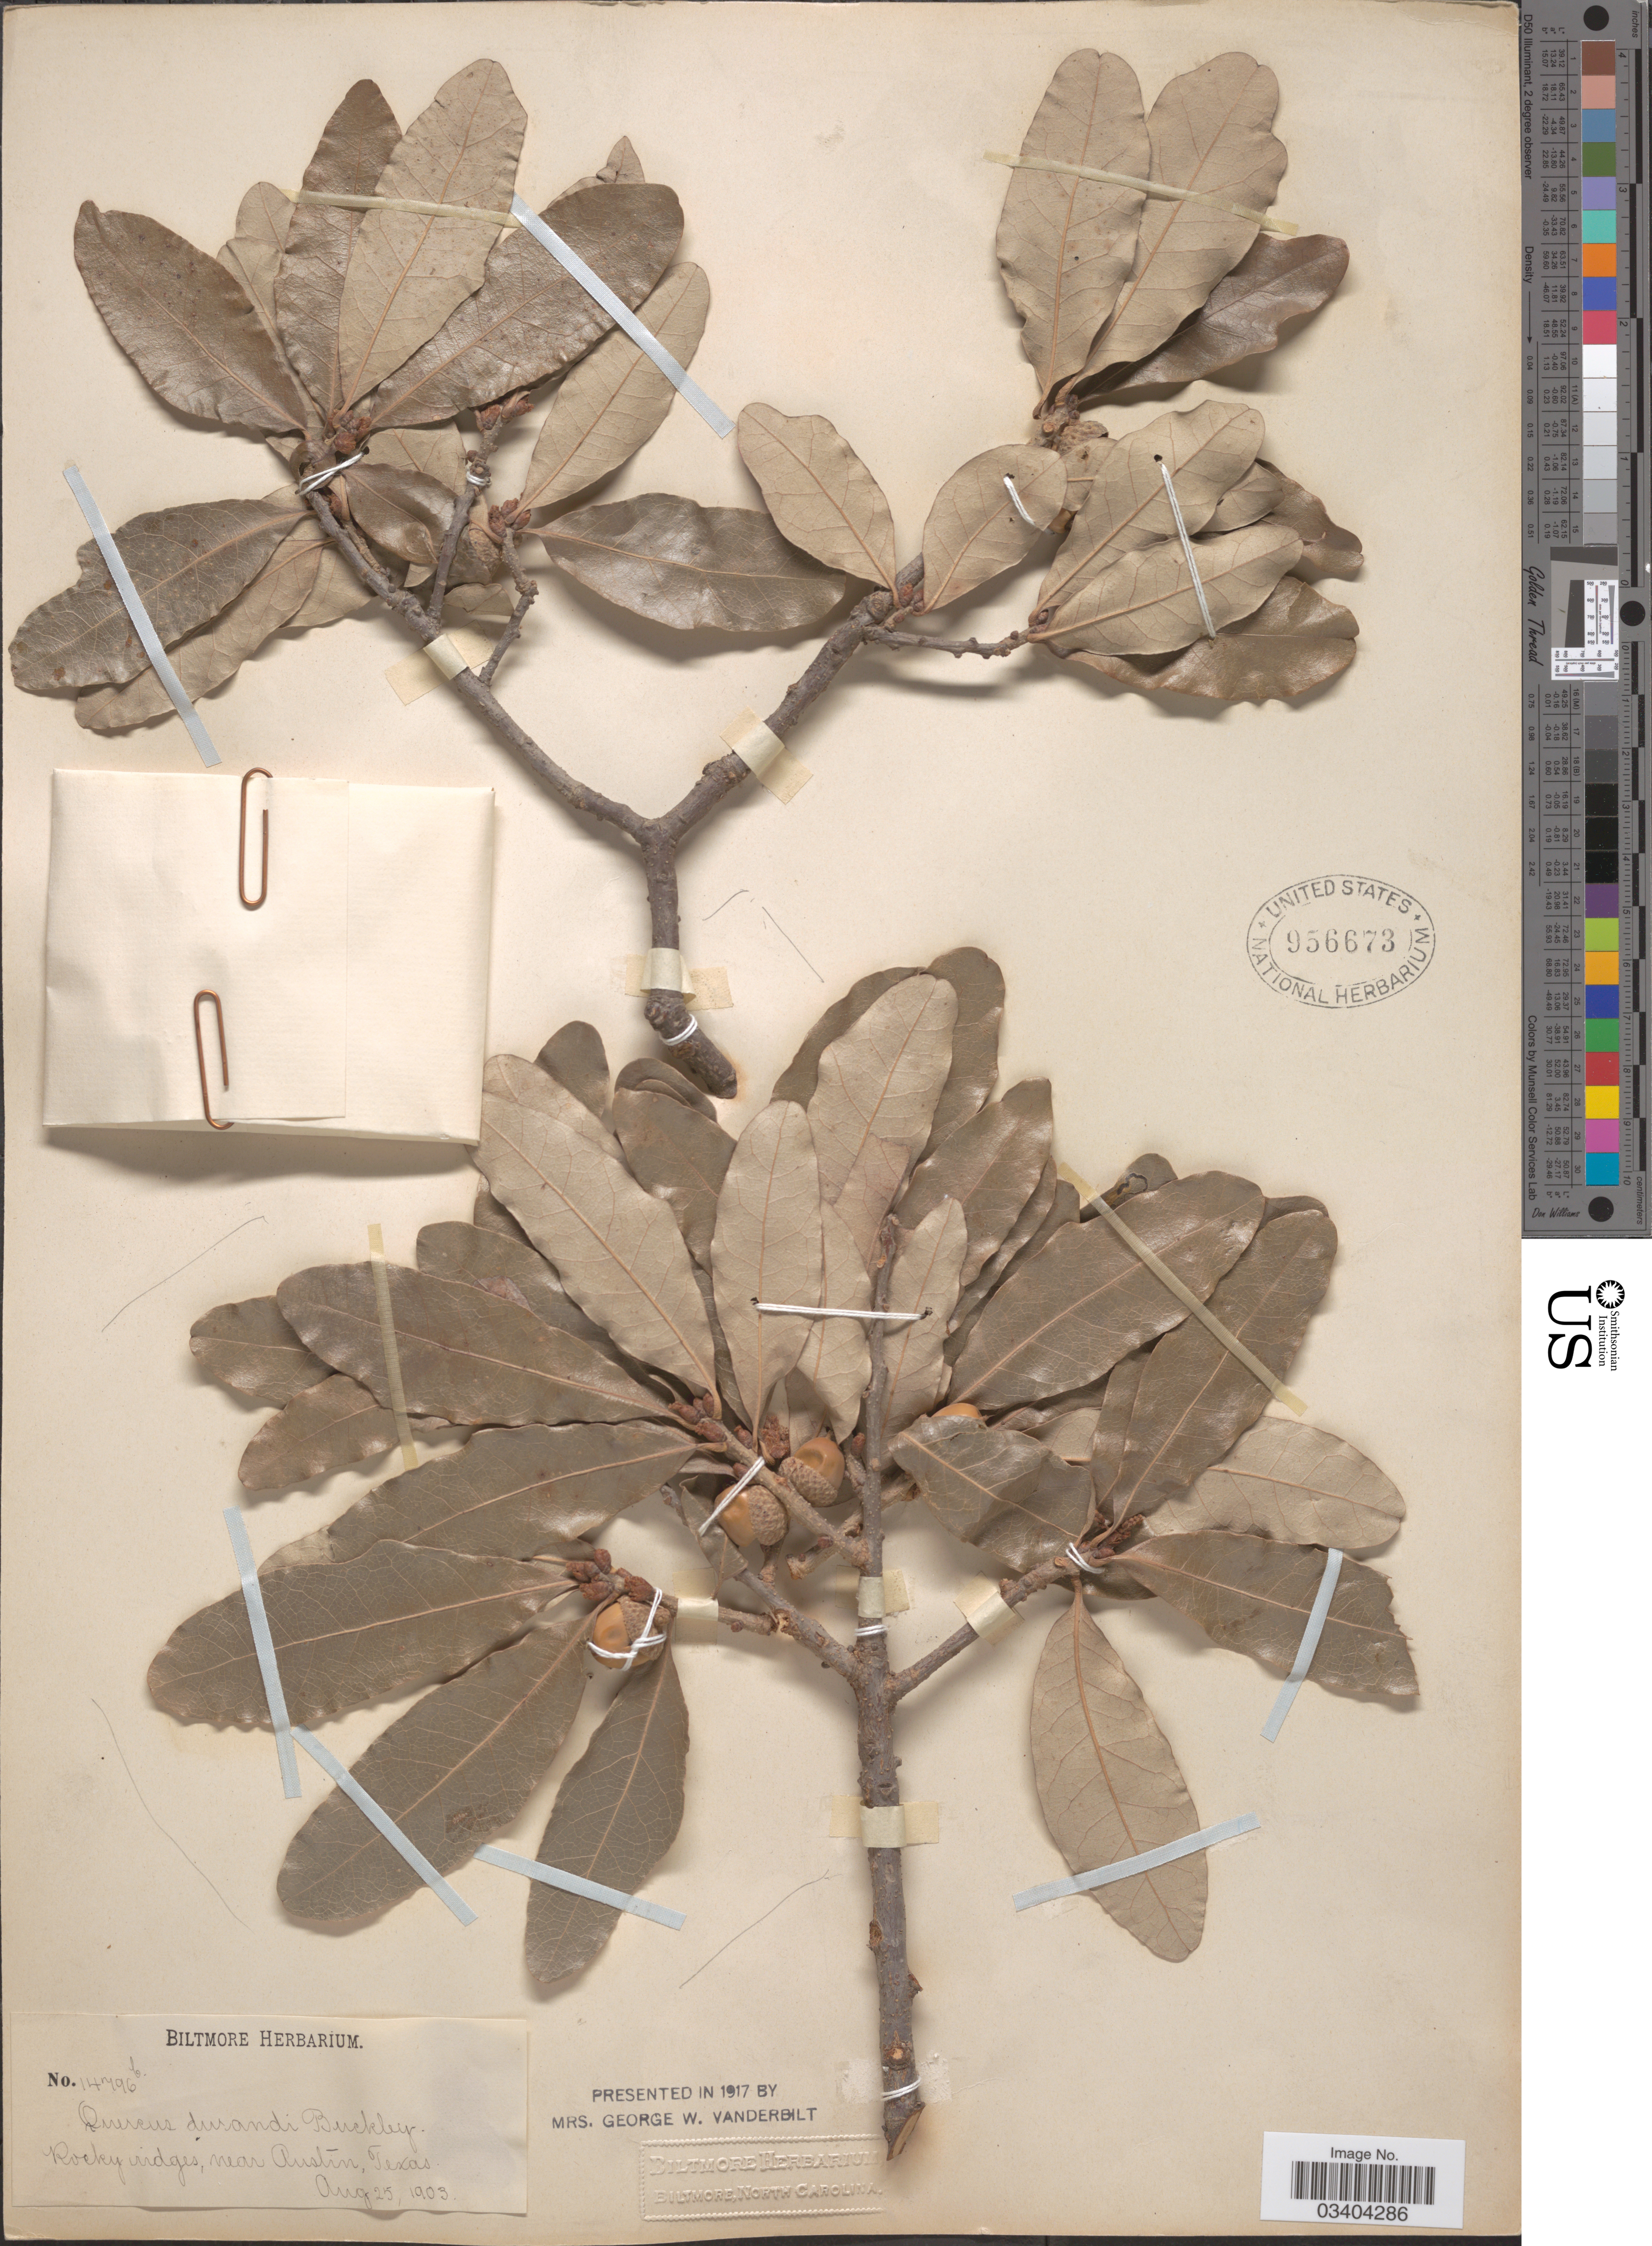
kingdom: Plantae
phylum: Tracheophyta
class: Magnoliopsida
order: Fagales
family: Fagaceae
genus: Quercus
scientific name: Quercus durandii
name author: Buckley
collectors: ex herb. Biltmore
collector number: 14796b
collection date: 1903-08-25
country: United States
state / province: Texas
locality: Rocky ridges, near Austin.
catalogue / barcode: US 956673